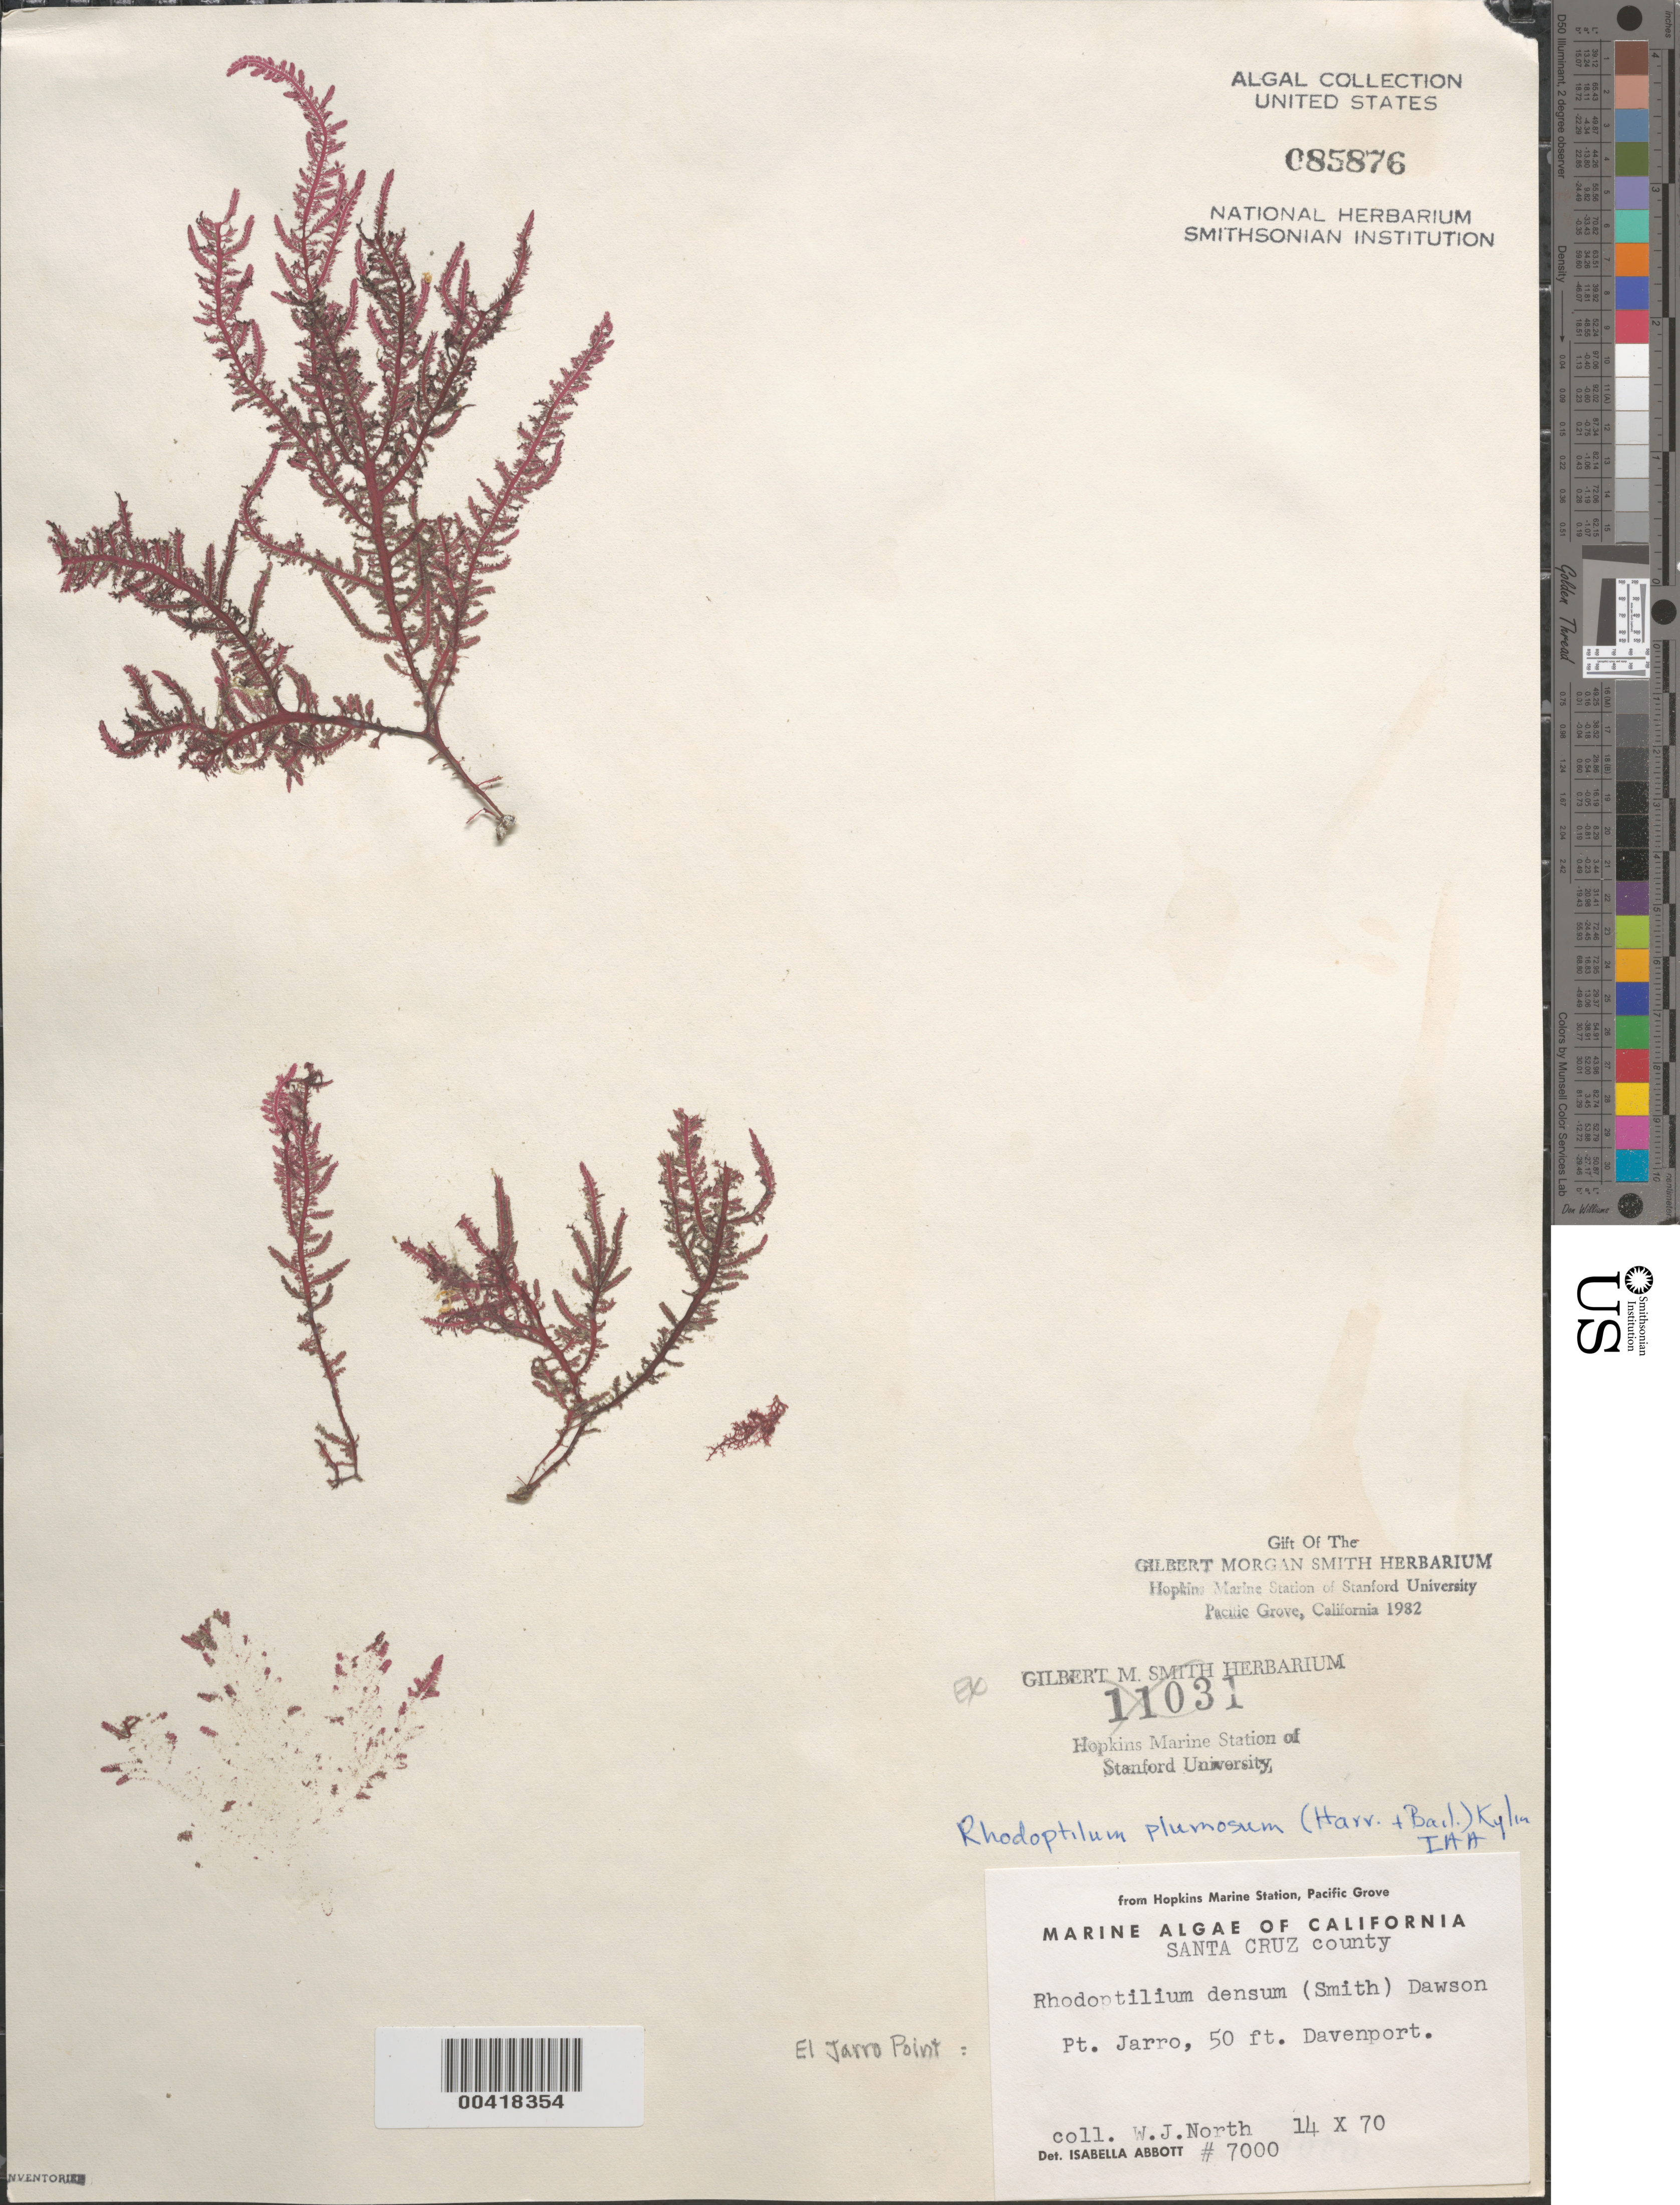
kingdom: Plantae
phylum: Rhodophyta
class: Florideophyceae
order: Ceramiales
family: Dasyaceae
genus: Rhodoptilum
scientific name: Rhodoptilum plumosum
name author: (Harv. & Bail.) Kylin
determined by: Abbott, Isabella A.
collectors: W. North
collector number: IAA 7000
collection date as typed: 14 Oct 1970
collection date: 1970-10-14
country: United States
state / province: California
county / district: Santa Cruz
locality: El Jarro Point, Davenport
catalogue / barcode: US 85876